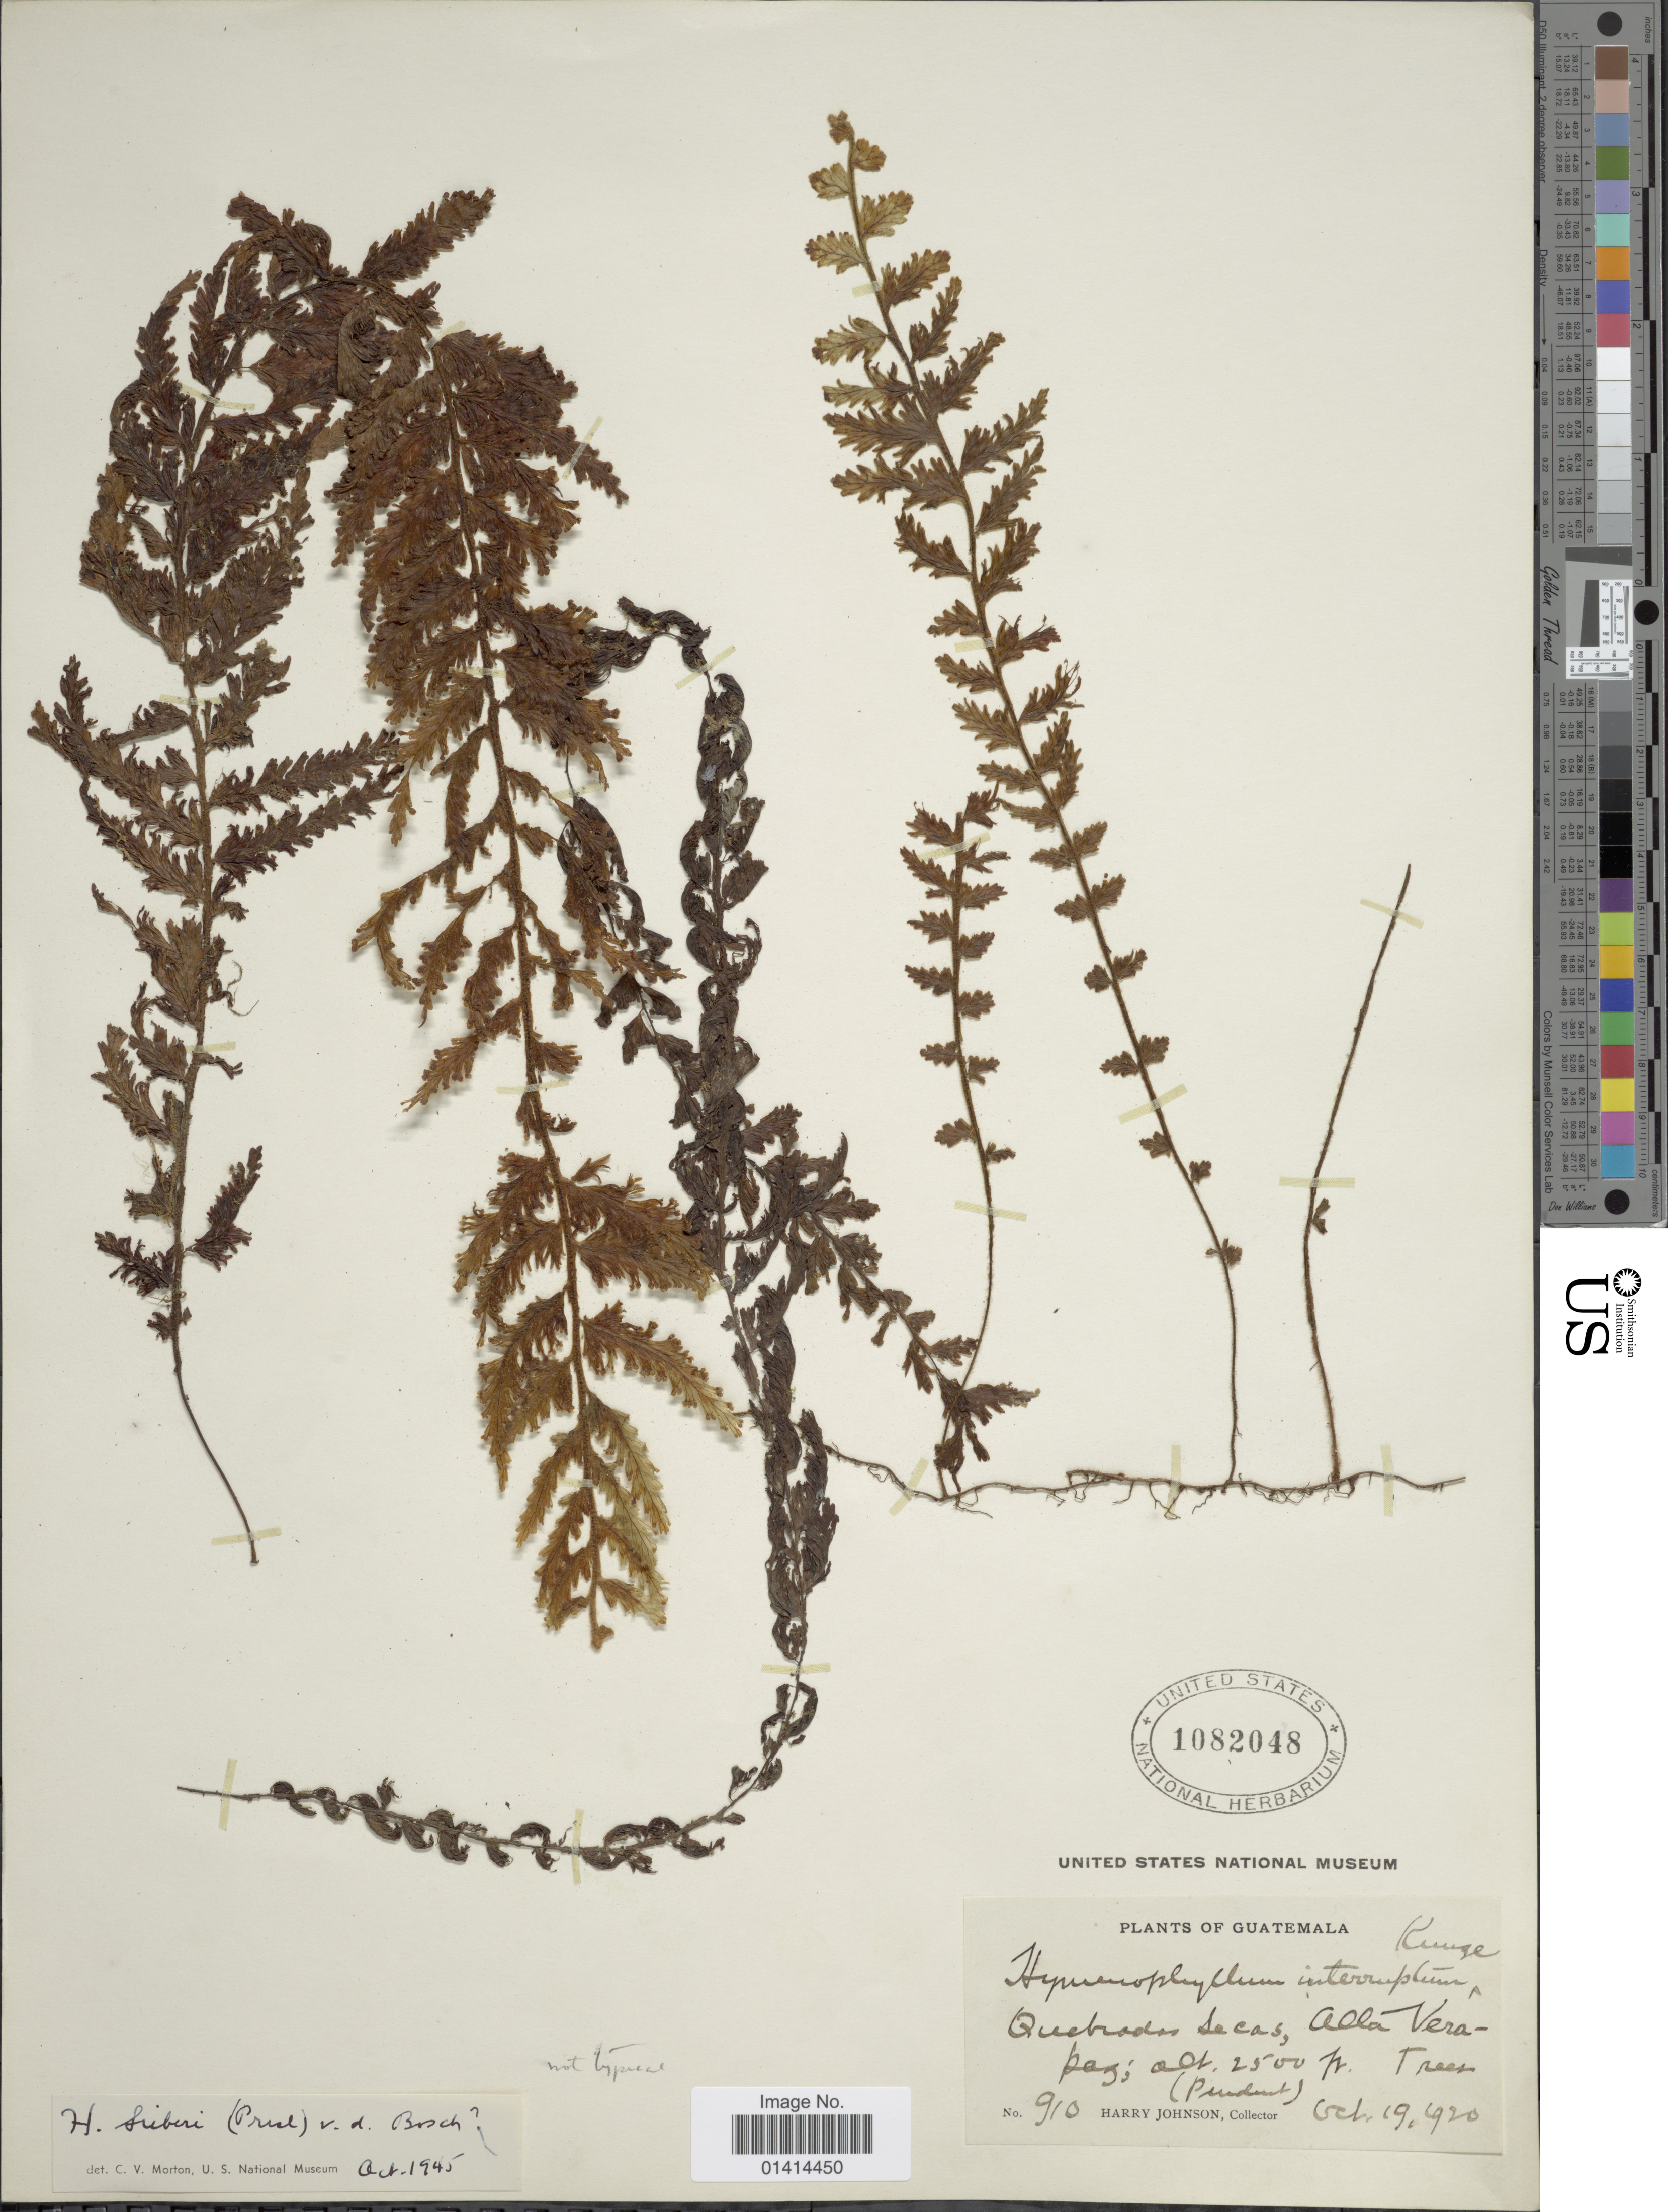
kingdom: Plantae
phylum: Tracheophyta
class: Polypodiopsida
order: Hymenophyllales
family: Hymenophyllaceae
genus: Hymenophyllum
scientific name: Hymenophyllum sieberi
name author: (C. Presl) Bosch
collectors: H. Johnson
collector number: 910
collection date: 1920-10-19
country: Guatemala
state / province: Alta Verapaz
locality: Quebradas Secas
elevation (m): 762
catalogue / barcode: US 1082048